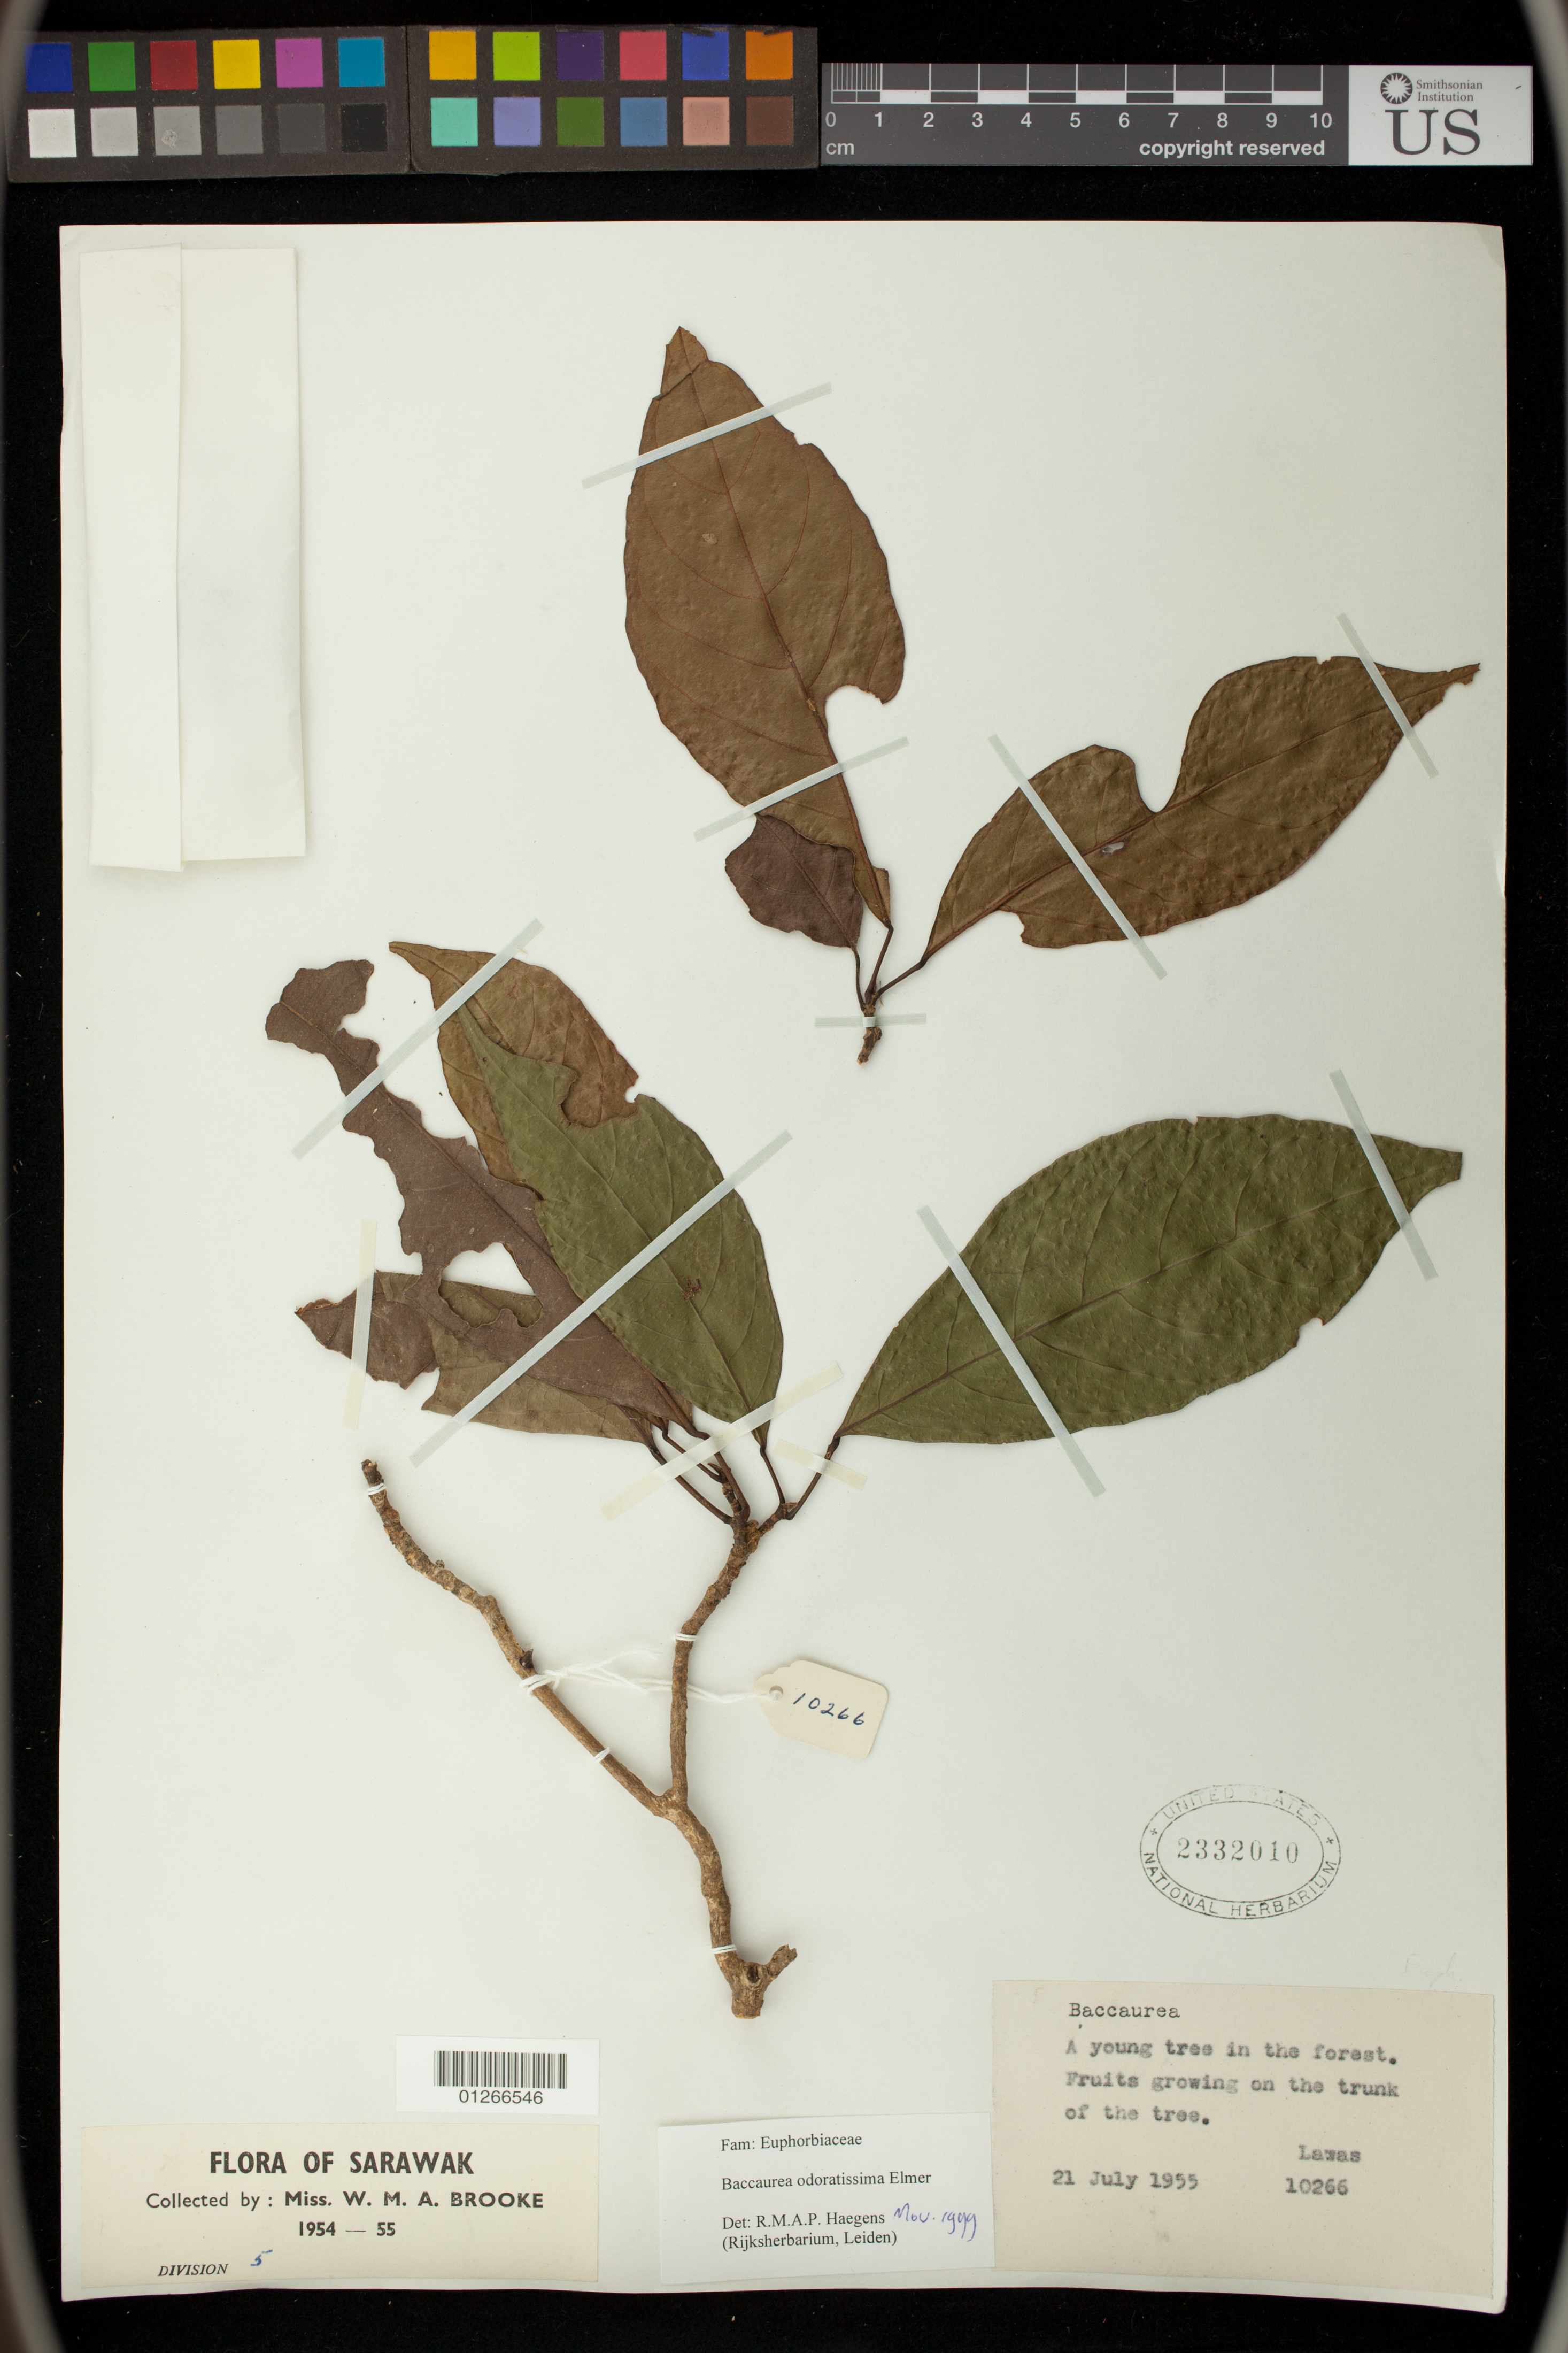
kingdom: Plantae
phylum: Tracheophyta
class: Magnoliopsida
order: Malpighiales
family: Phyllanthaceae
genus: Baccaurea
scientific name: Baccaurea odoratissima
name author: Elmer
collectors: W. Brooke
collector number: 10266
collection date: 1955-07-21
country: Malaysia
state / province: Sarawak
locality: Lawas